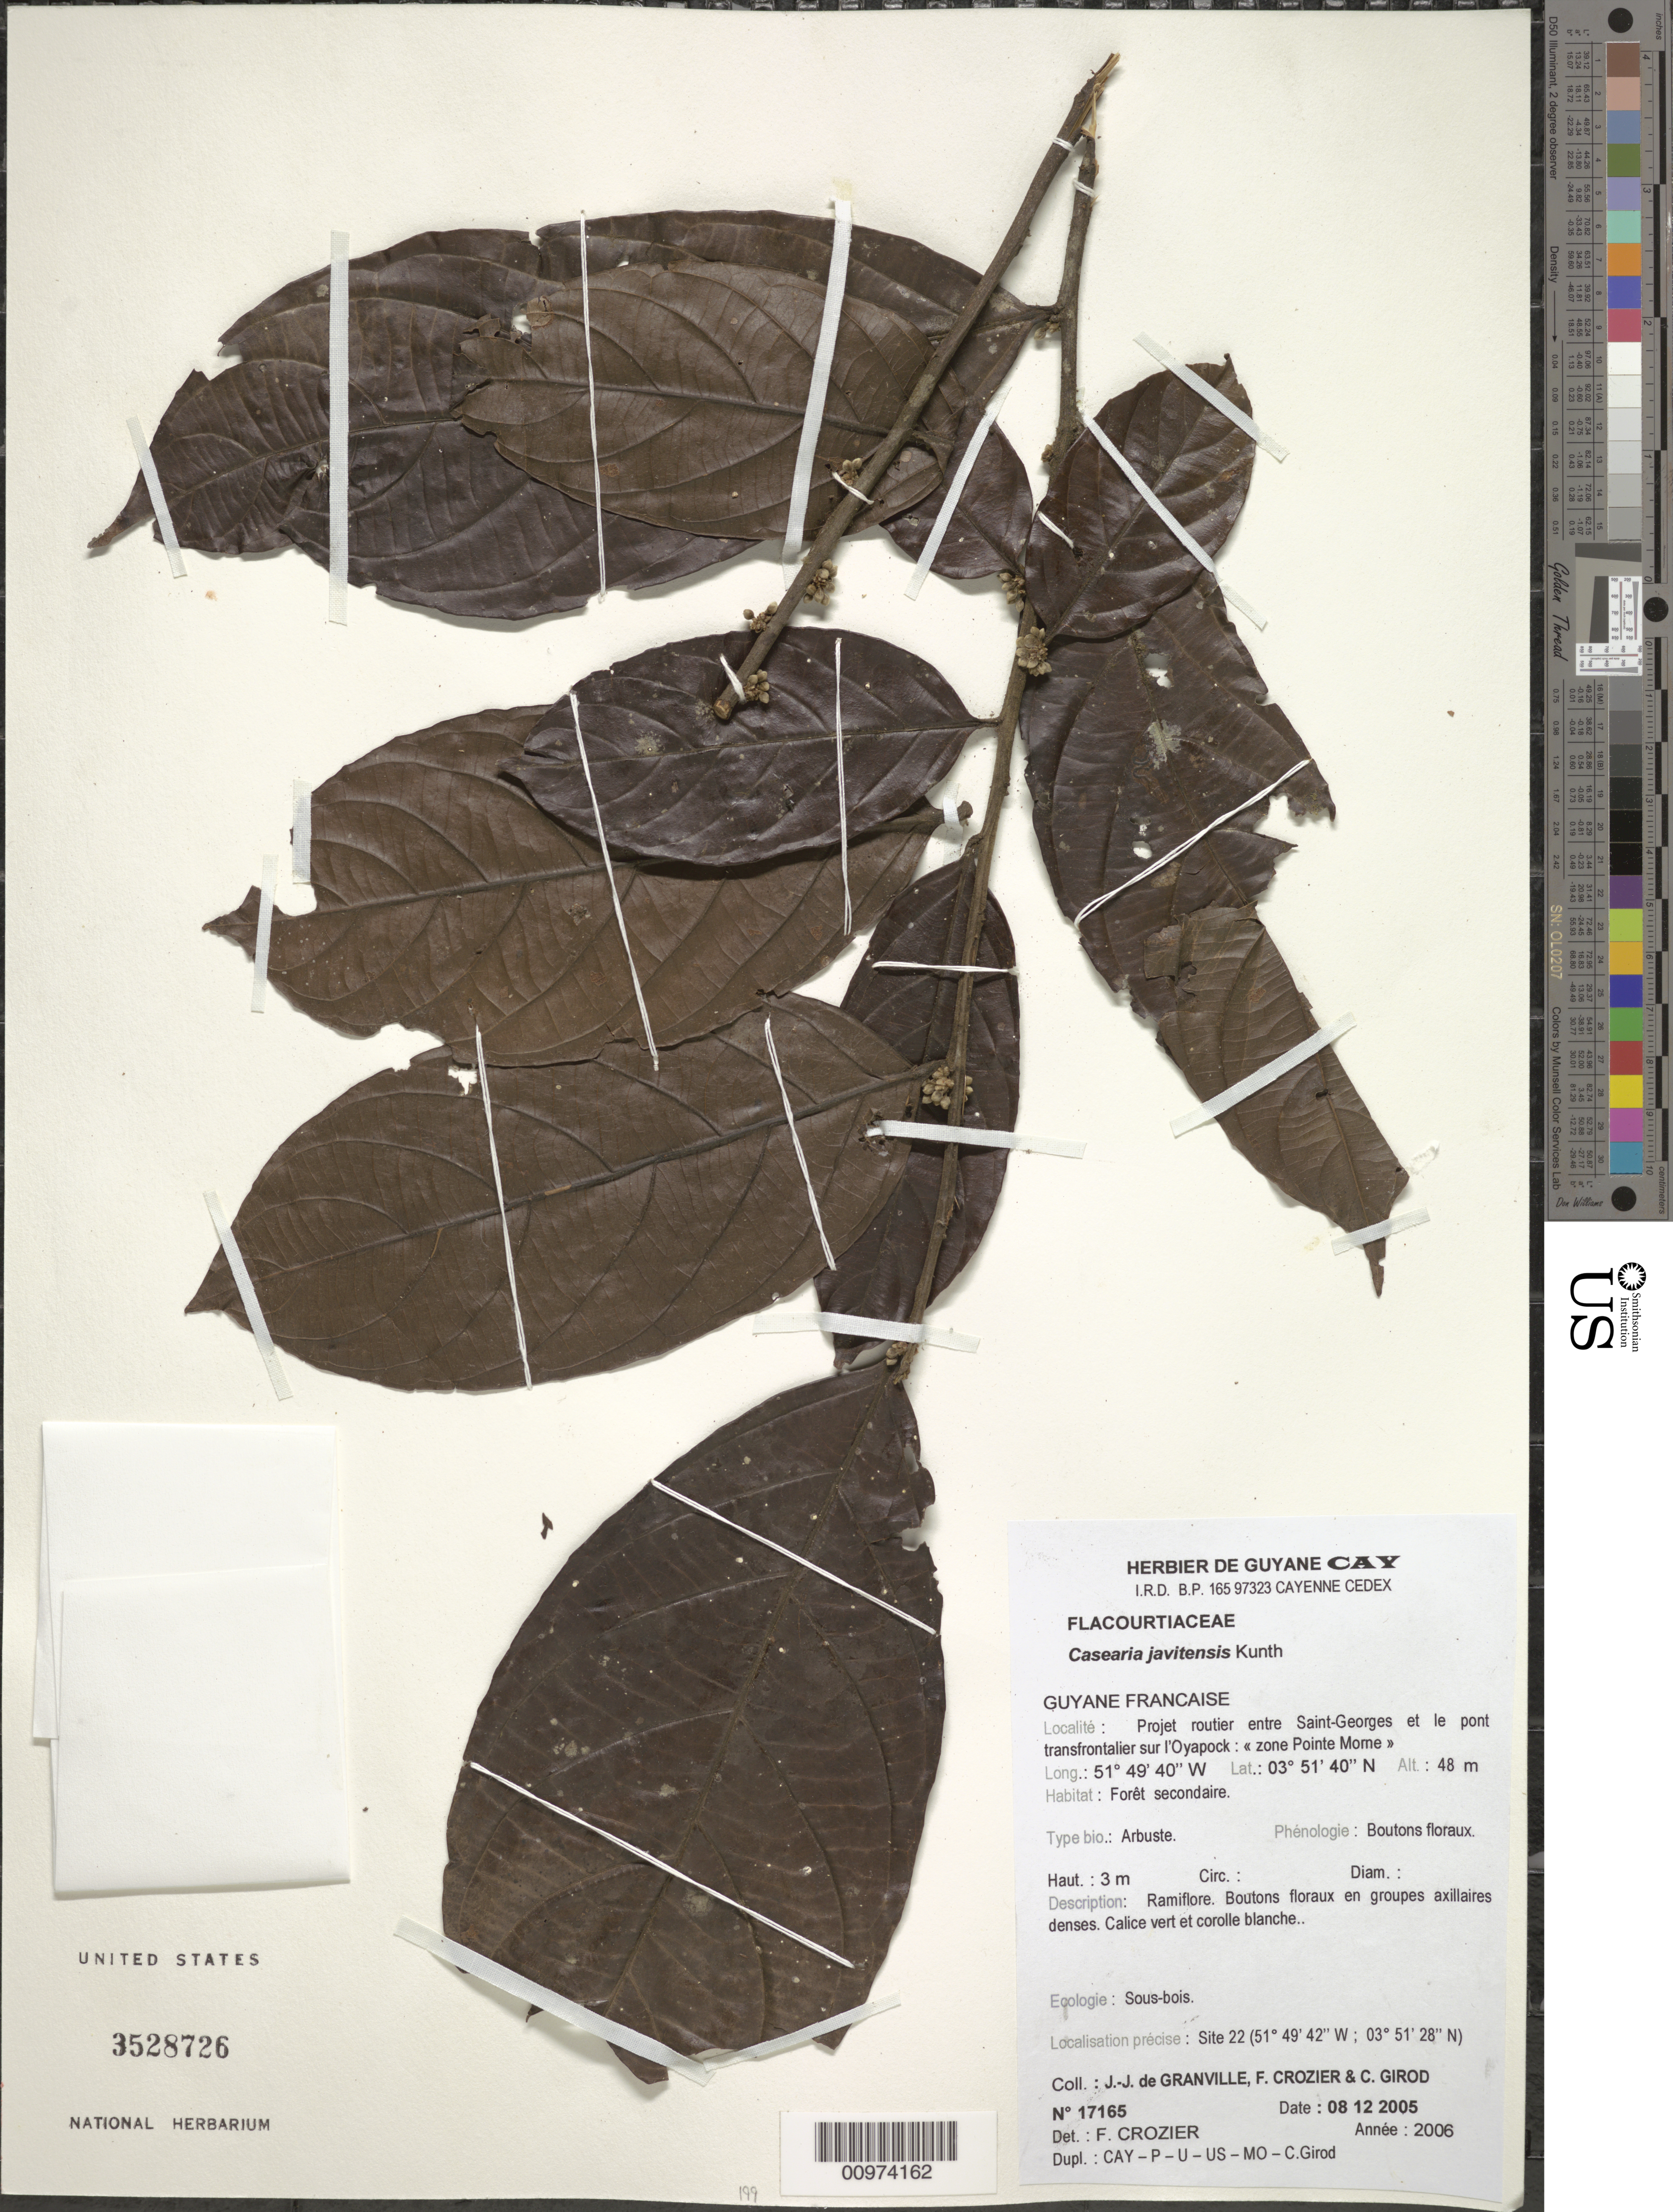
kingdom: Plantae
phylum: Tracheophyta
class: Magnoliopsida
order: Malpighiales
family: Salicaceae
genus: Piparea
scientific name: Piparea multiflora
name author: C.F. Gaertn.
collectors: J.-J. de Granville, F. Crozier & C. Girod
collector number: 17165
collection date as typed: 8-Dec-05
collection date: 2005-12-08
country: French Guiana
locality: Project routier entre Saint-Georges et le pont transfrontalier sur l'Oyapock, "zone Pointe Morne"; site 22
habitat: Foret secondaire. Sous-bois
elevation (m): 48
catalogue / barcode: US 3528726